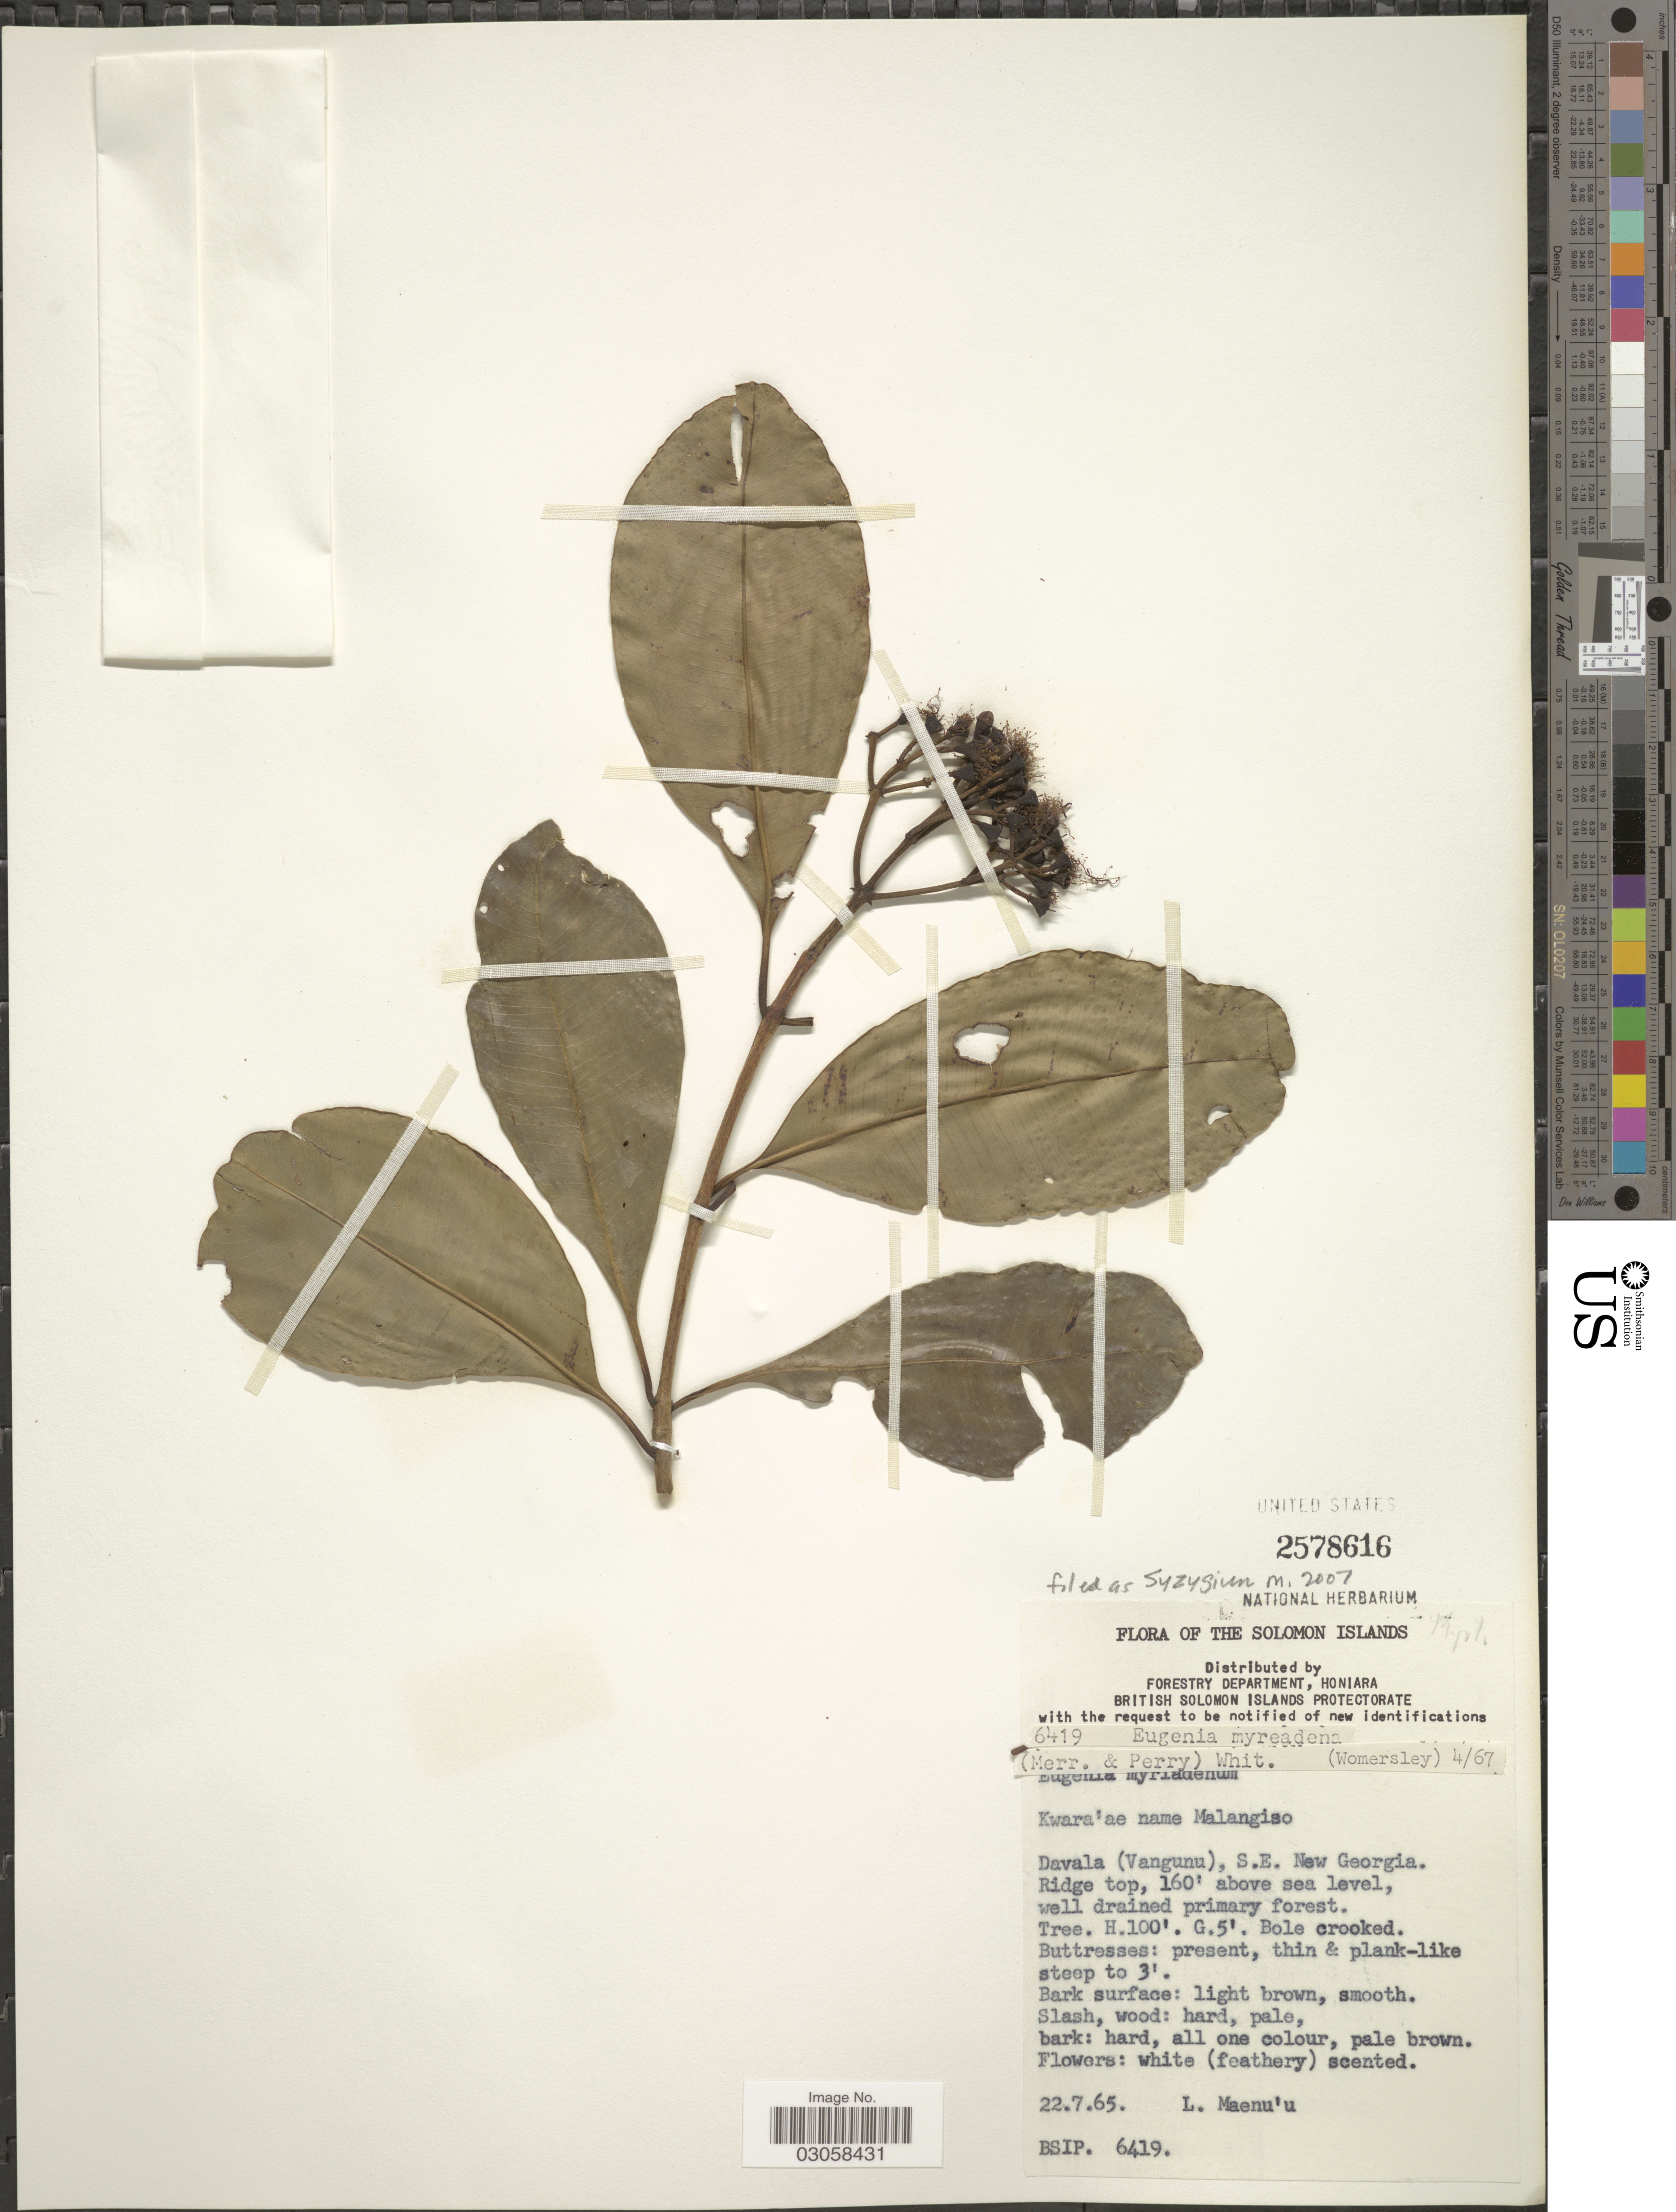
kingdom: Plantae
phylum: Tracheophyta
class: Magnoliopsida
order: Myrtales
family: Myrtaceae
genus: Syzygium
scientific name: Syzygium myriadenum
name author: Merr. & L.M. Perry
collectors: L. Maenu'u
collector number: BSIP 6419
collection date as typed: Transcribed d/m/y: 22/7/65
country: Solomon Islands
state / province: Solomon Islands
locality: Davala (Vangunu), S.E. New Georgia.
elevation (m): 49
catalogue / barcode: US 2578616